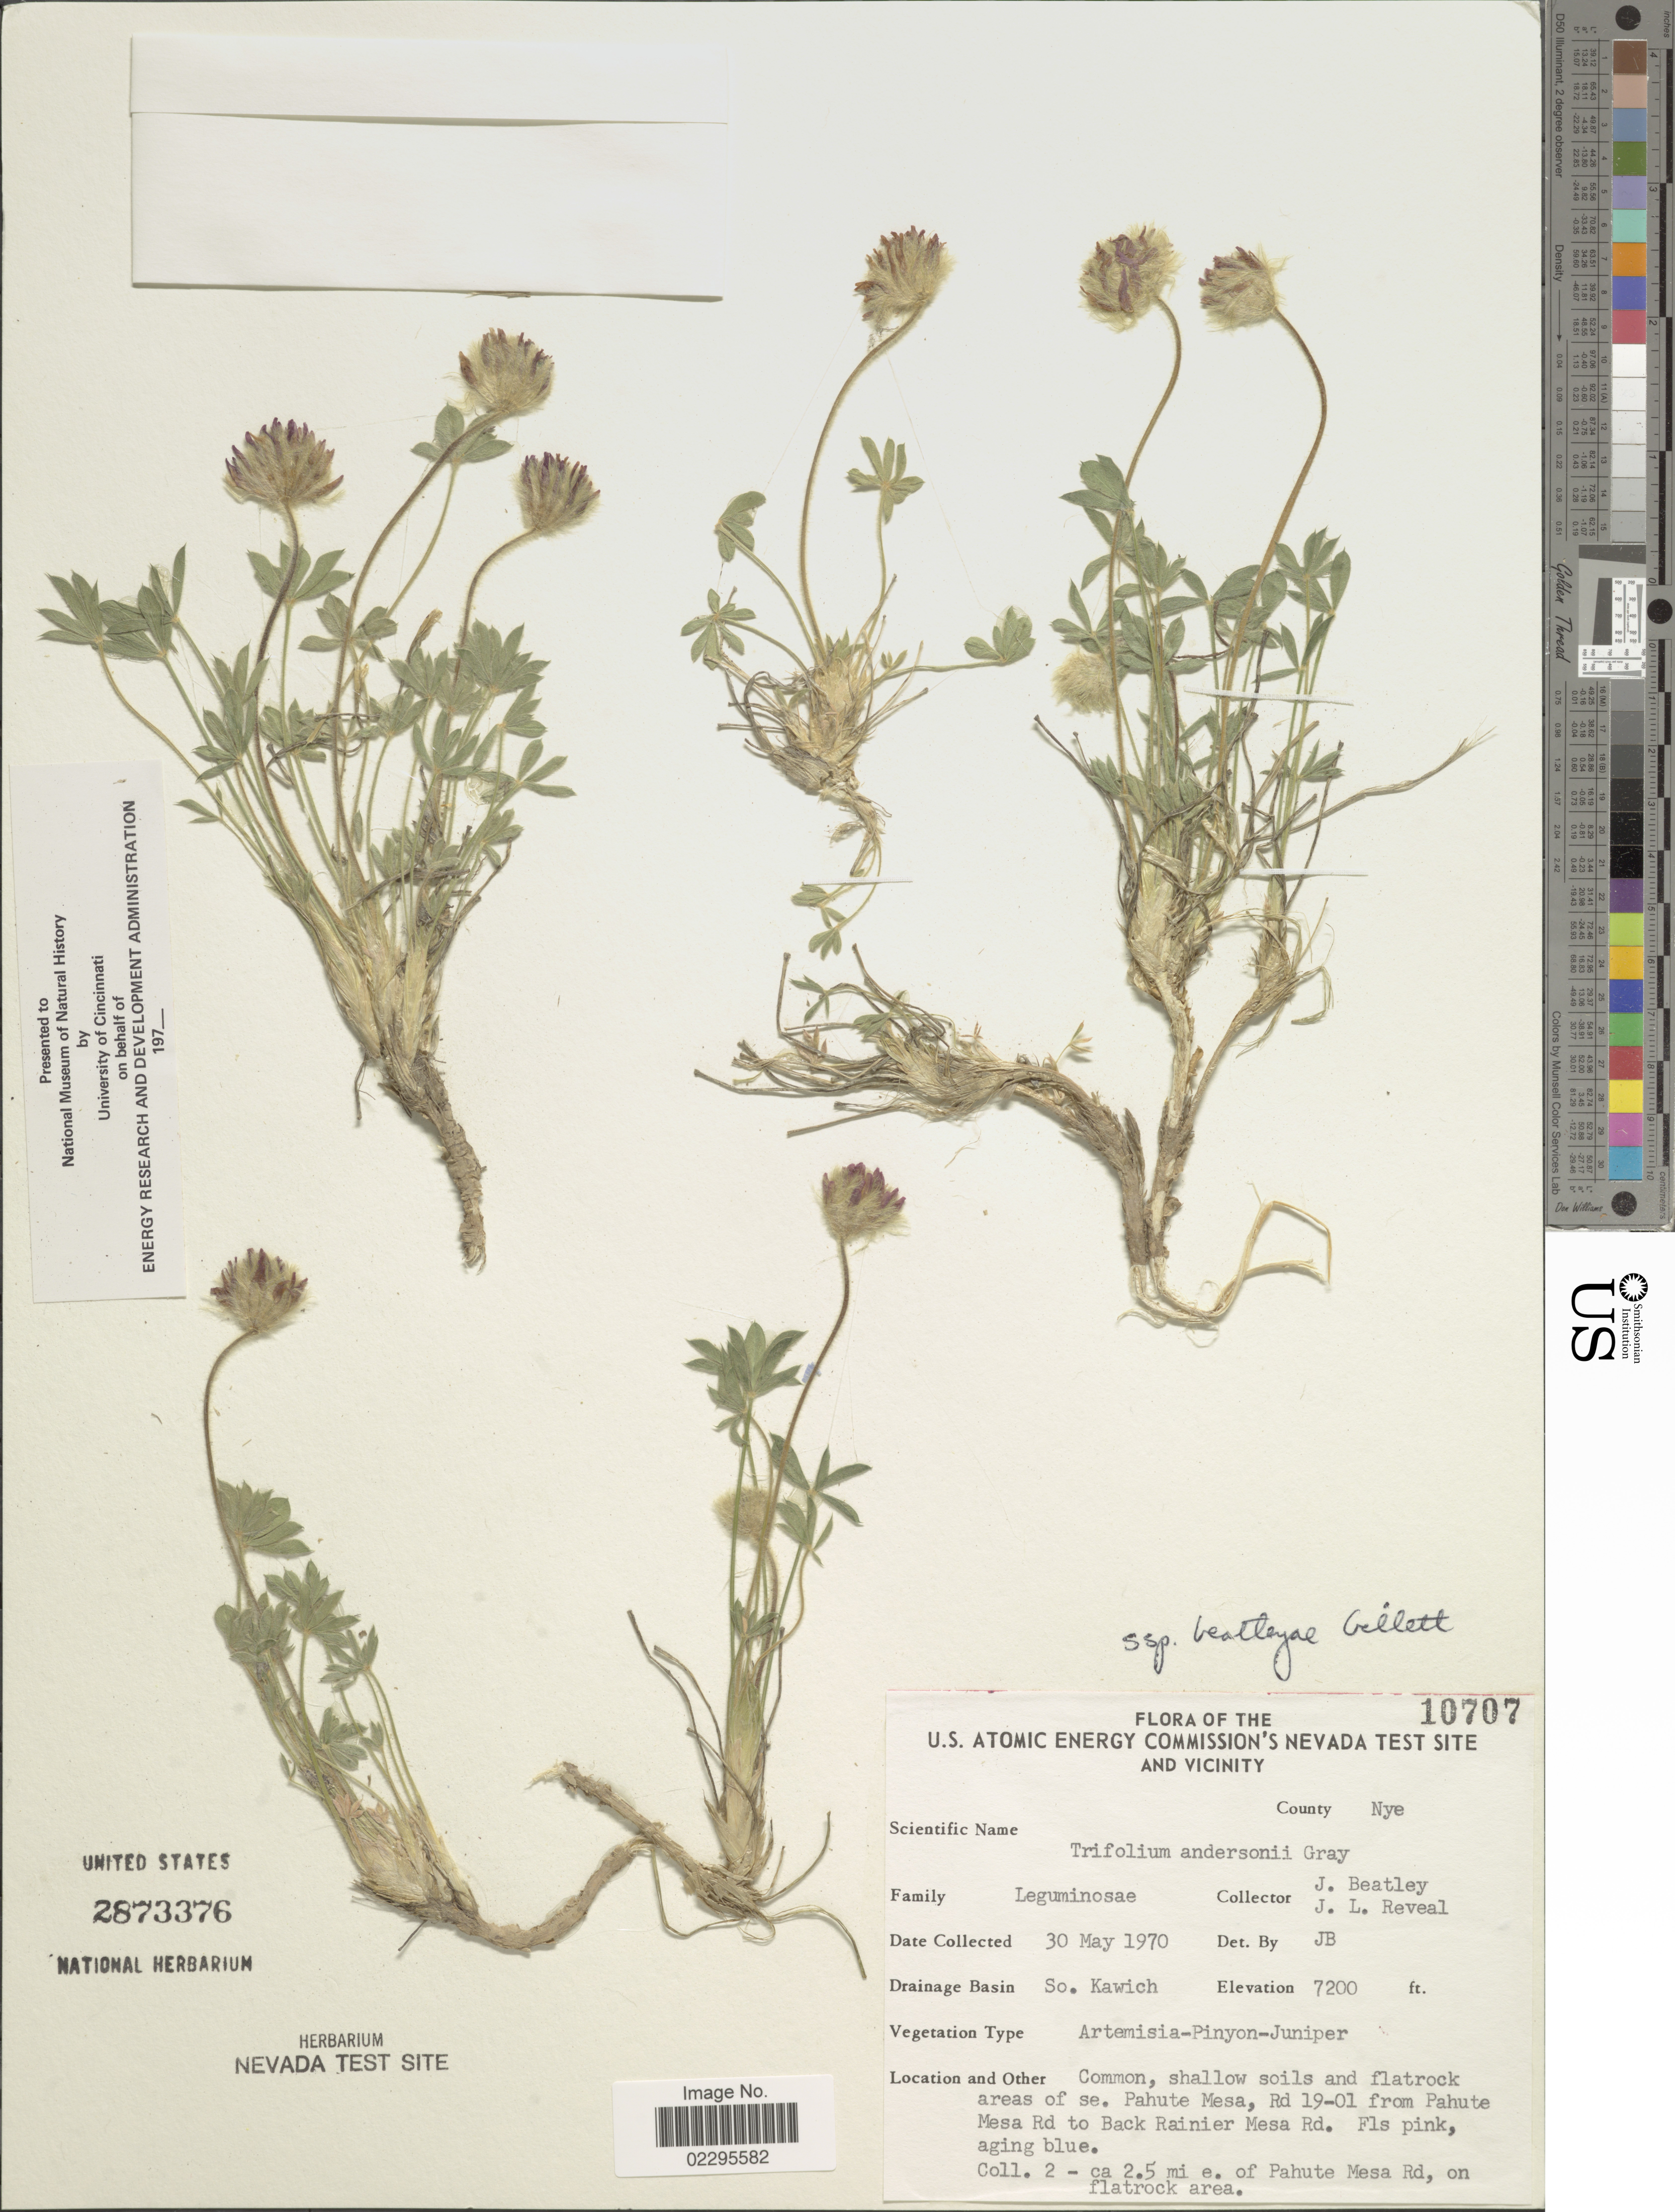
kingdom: Plantae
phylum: Tracheophyta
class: Magnoliopsida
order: Fabales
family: Fabaceae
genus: Trifolium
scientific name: Trifolium andersonii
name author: A. Gray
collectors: J. C. Beatley & J. L. Reveal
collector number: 10707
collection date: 1970-05-30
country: United States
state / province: Nevada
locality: U. S. Atomic Energy Commission's Nevada Test Site and vicinity. County Nye. Drainage Basin So. Kawich. areas of se. Pahute Mesa, Rd 19-01 from Pahute Mesa Rd to Back Rainier Mesa Rd.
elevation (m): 2195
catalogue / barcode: US 2873376